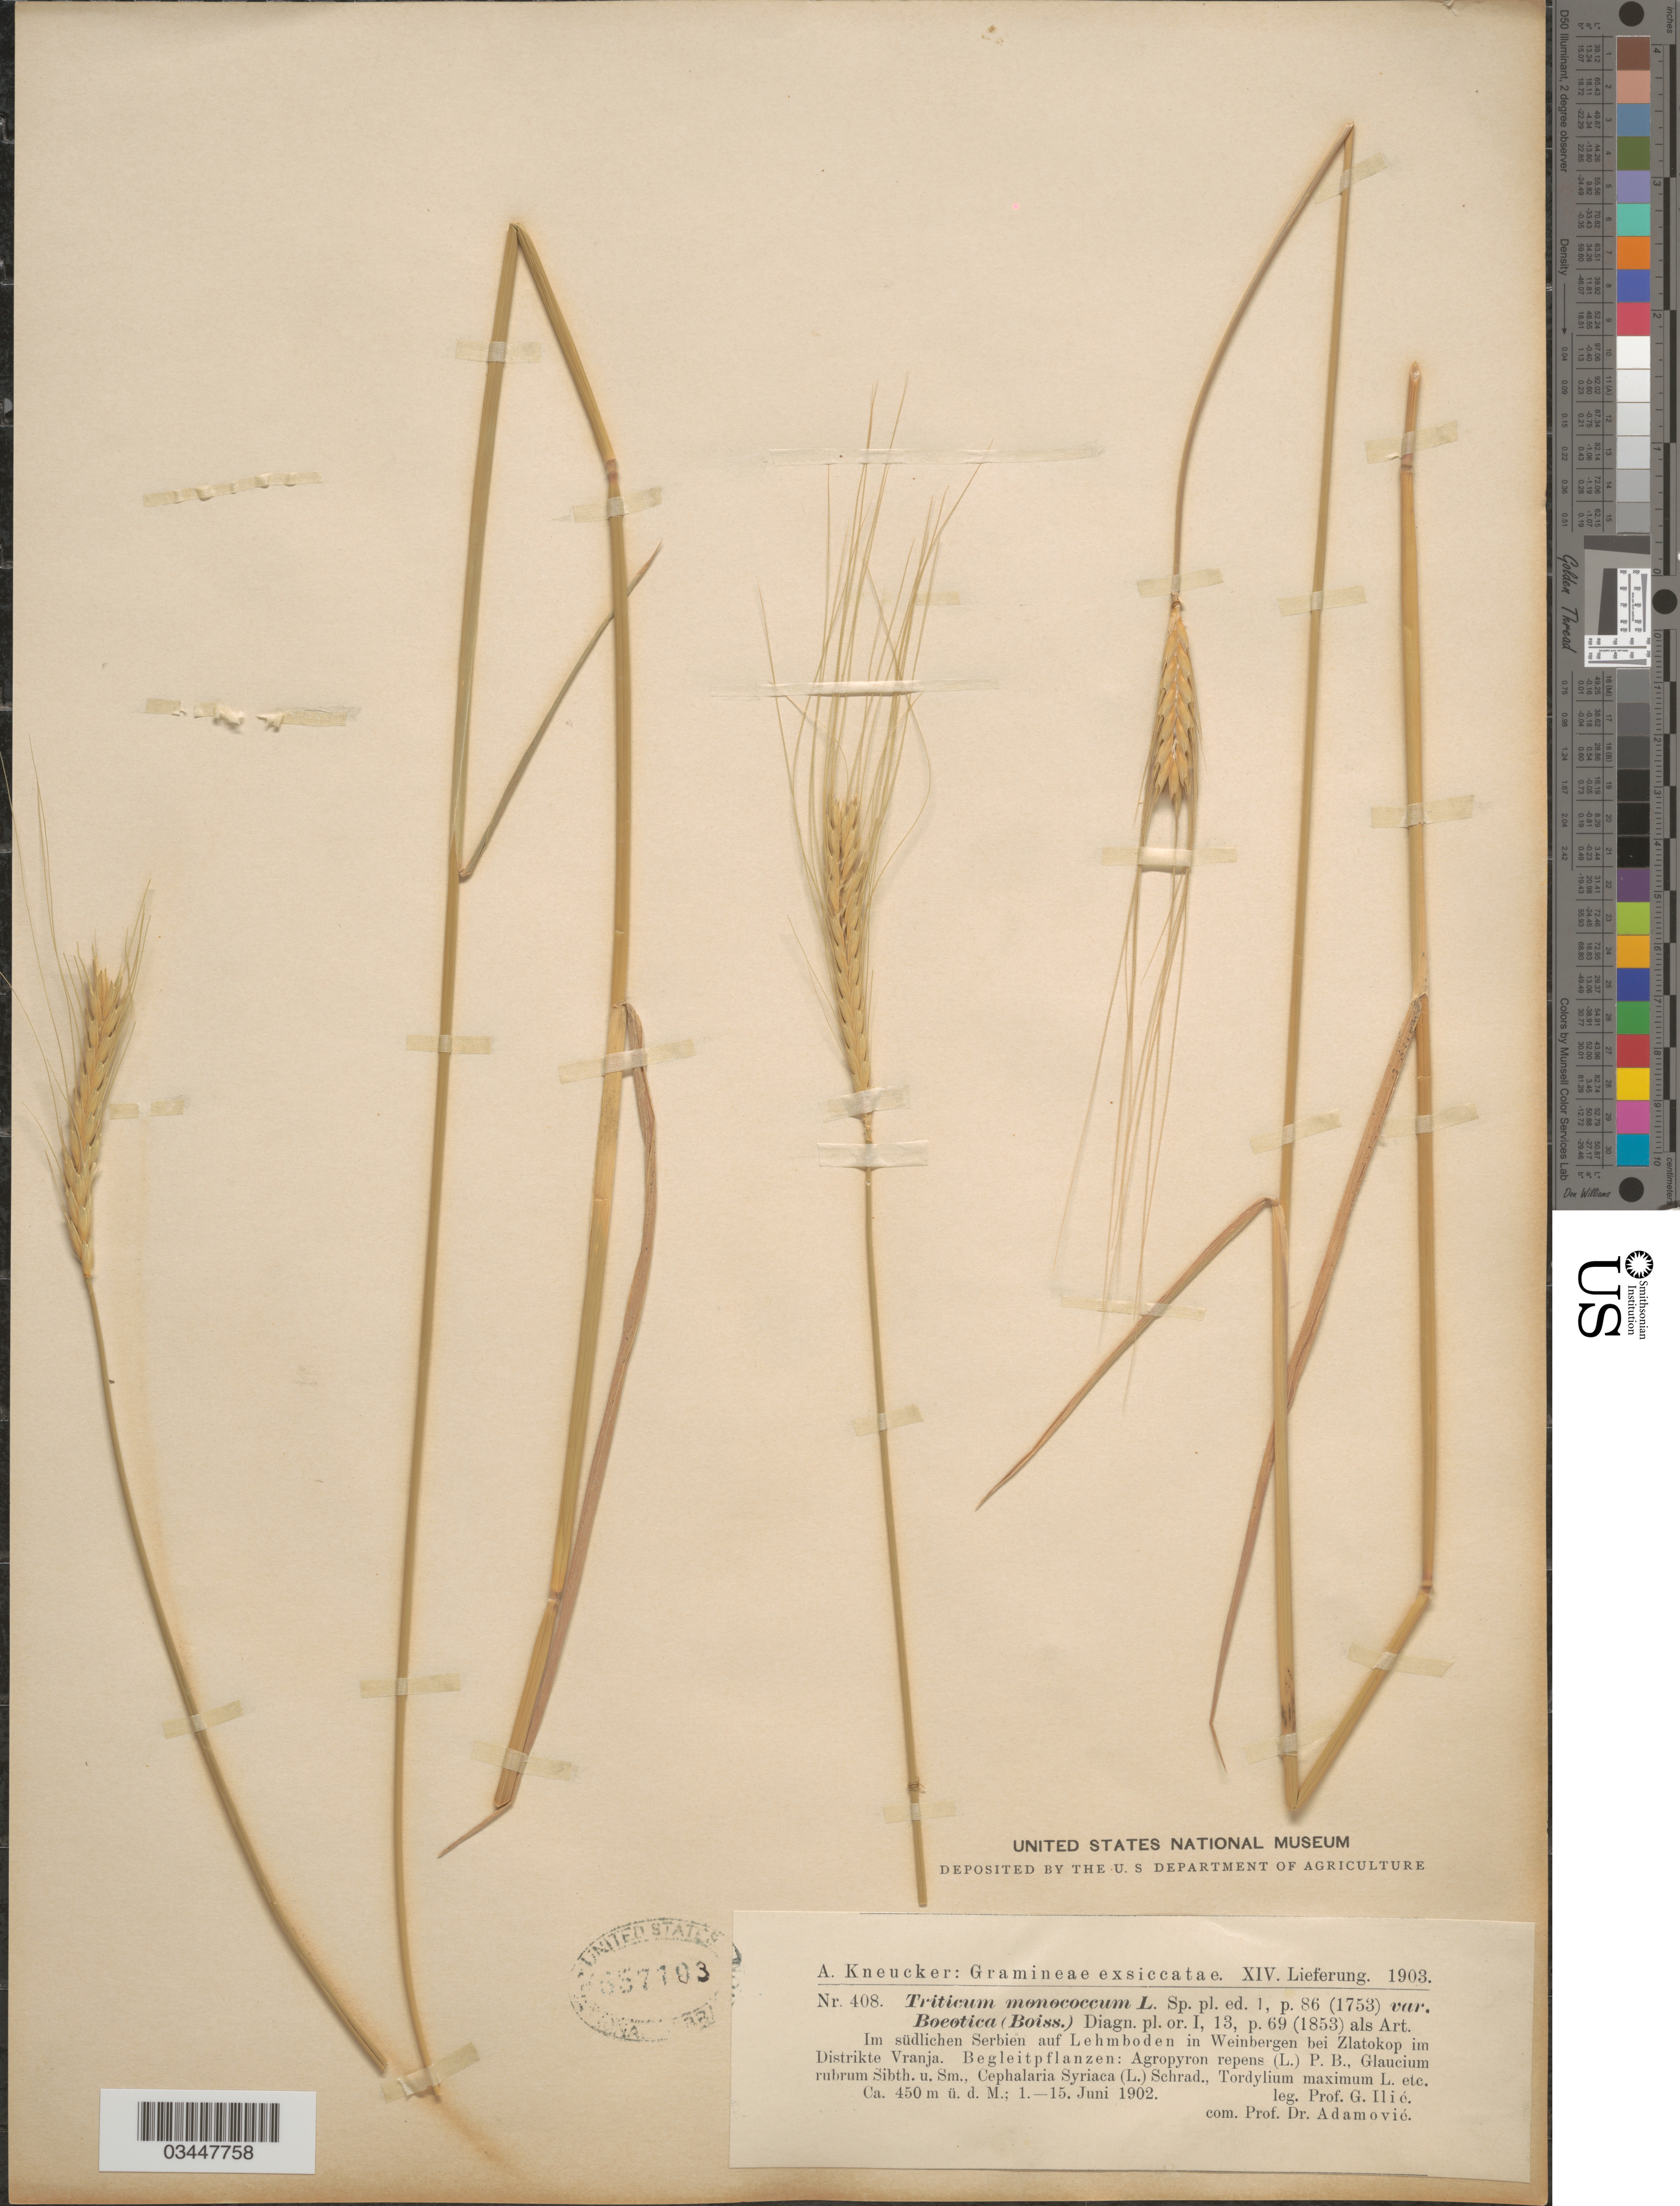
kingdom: Plantae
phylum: Tracheophyta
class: Liliopsida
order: Poales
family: Poaceae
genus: Triticum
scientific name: Triticum monococcum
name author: L.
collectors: G. Ilié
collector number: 408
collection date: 1902-06-01/1902-06-15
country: Serbia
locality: Im südlichen Serbien auf Lehmboden in Weinbergen bei Zlatokop im Distrikte Vranja.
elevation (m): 450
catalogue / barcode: US 657103